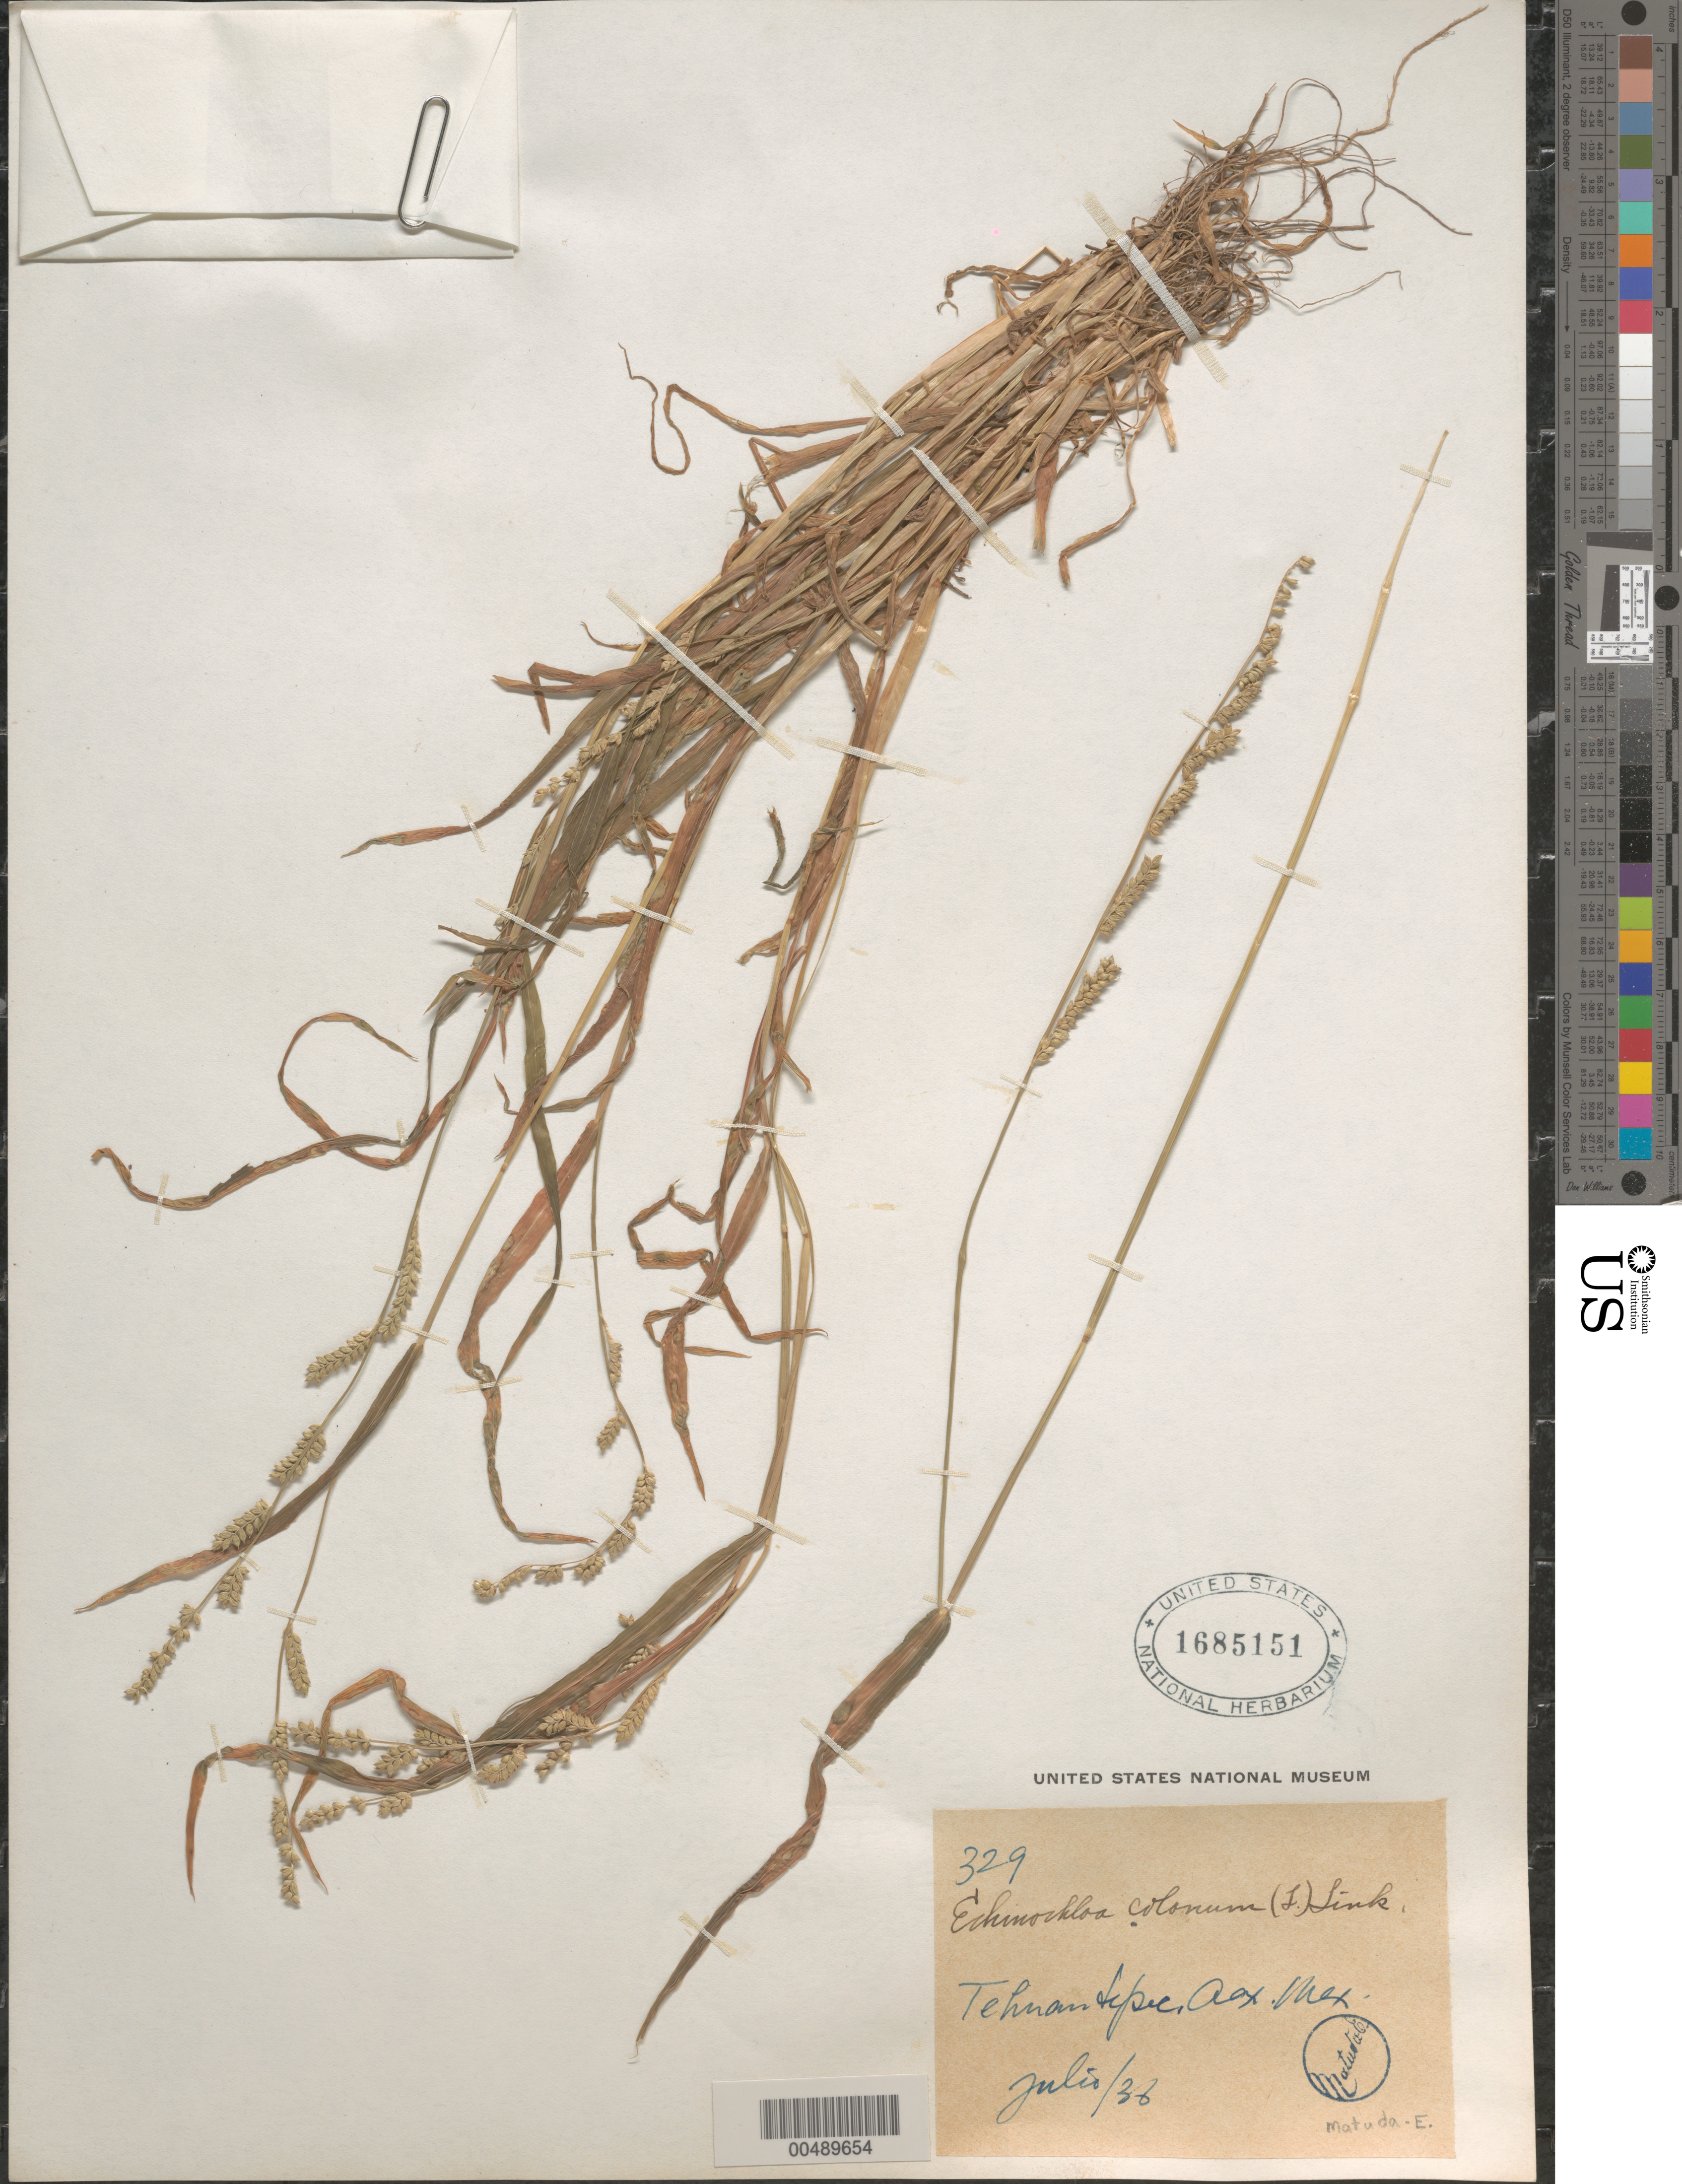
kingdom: Plantae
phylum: Tracheophyta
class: Liliopsida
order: Poales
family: Poaceae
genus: Echinochloa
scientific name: Echinochloa colona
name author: (L.) Link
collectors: E. Matuda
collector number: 329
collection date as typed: Jul 1938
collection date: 1938-07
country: Mexico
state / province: Oaxaca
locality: Tehuantepec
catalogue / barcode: US 1685151